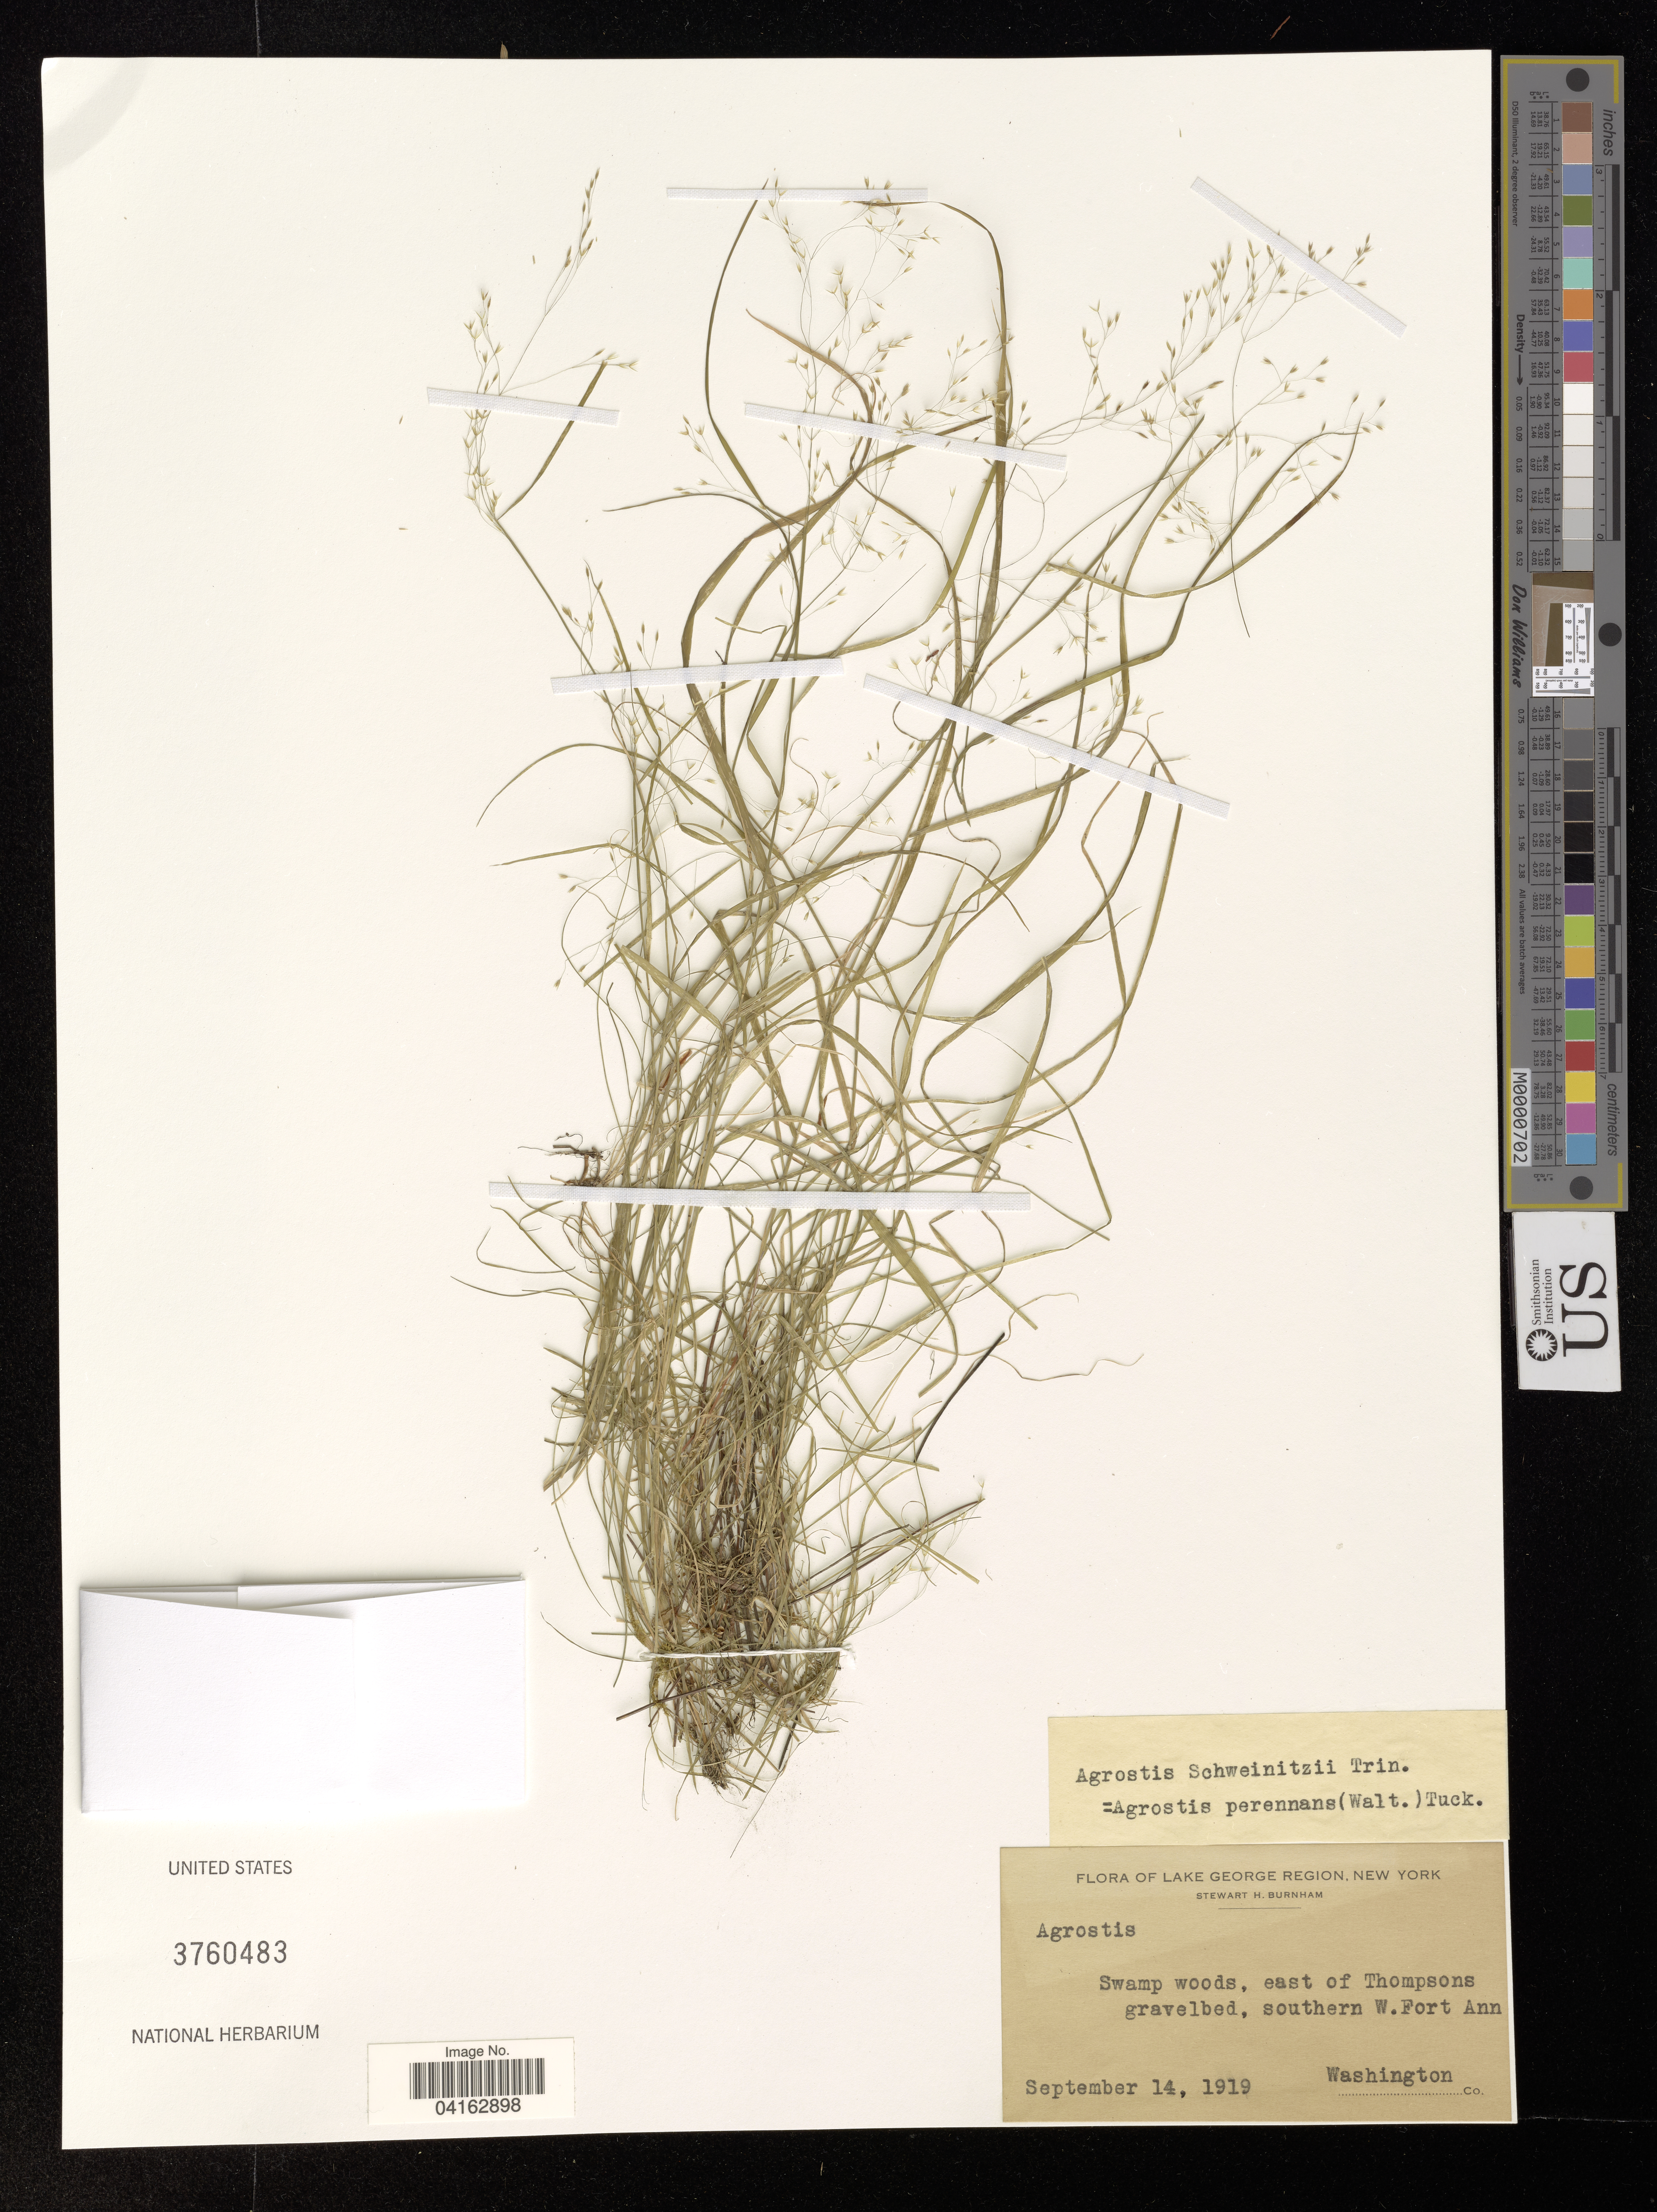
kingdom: Plantae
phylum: Tracheophyta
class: Liliopsida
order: Poales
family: Poaceae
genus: Agrostis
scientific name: Agrostis schweinitzii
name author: Trin.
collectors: S. Burnham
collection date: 1919-09-14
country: United States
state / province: New York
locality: Lake George Region. Swamp woods, east of Thompsons gravelbed, southern W.Fort Ann. Washington Co.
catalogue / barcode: US 3760483